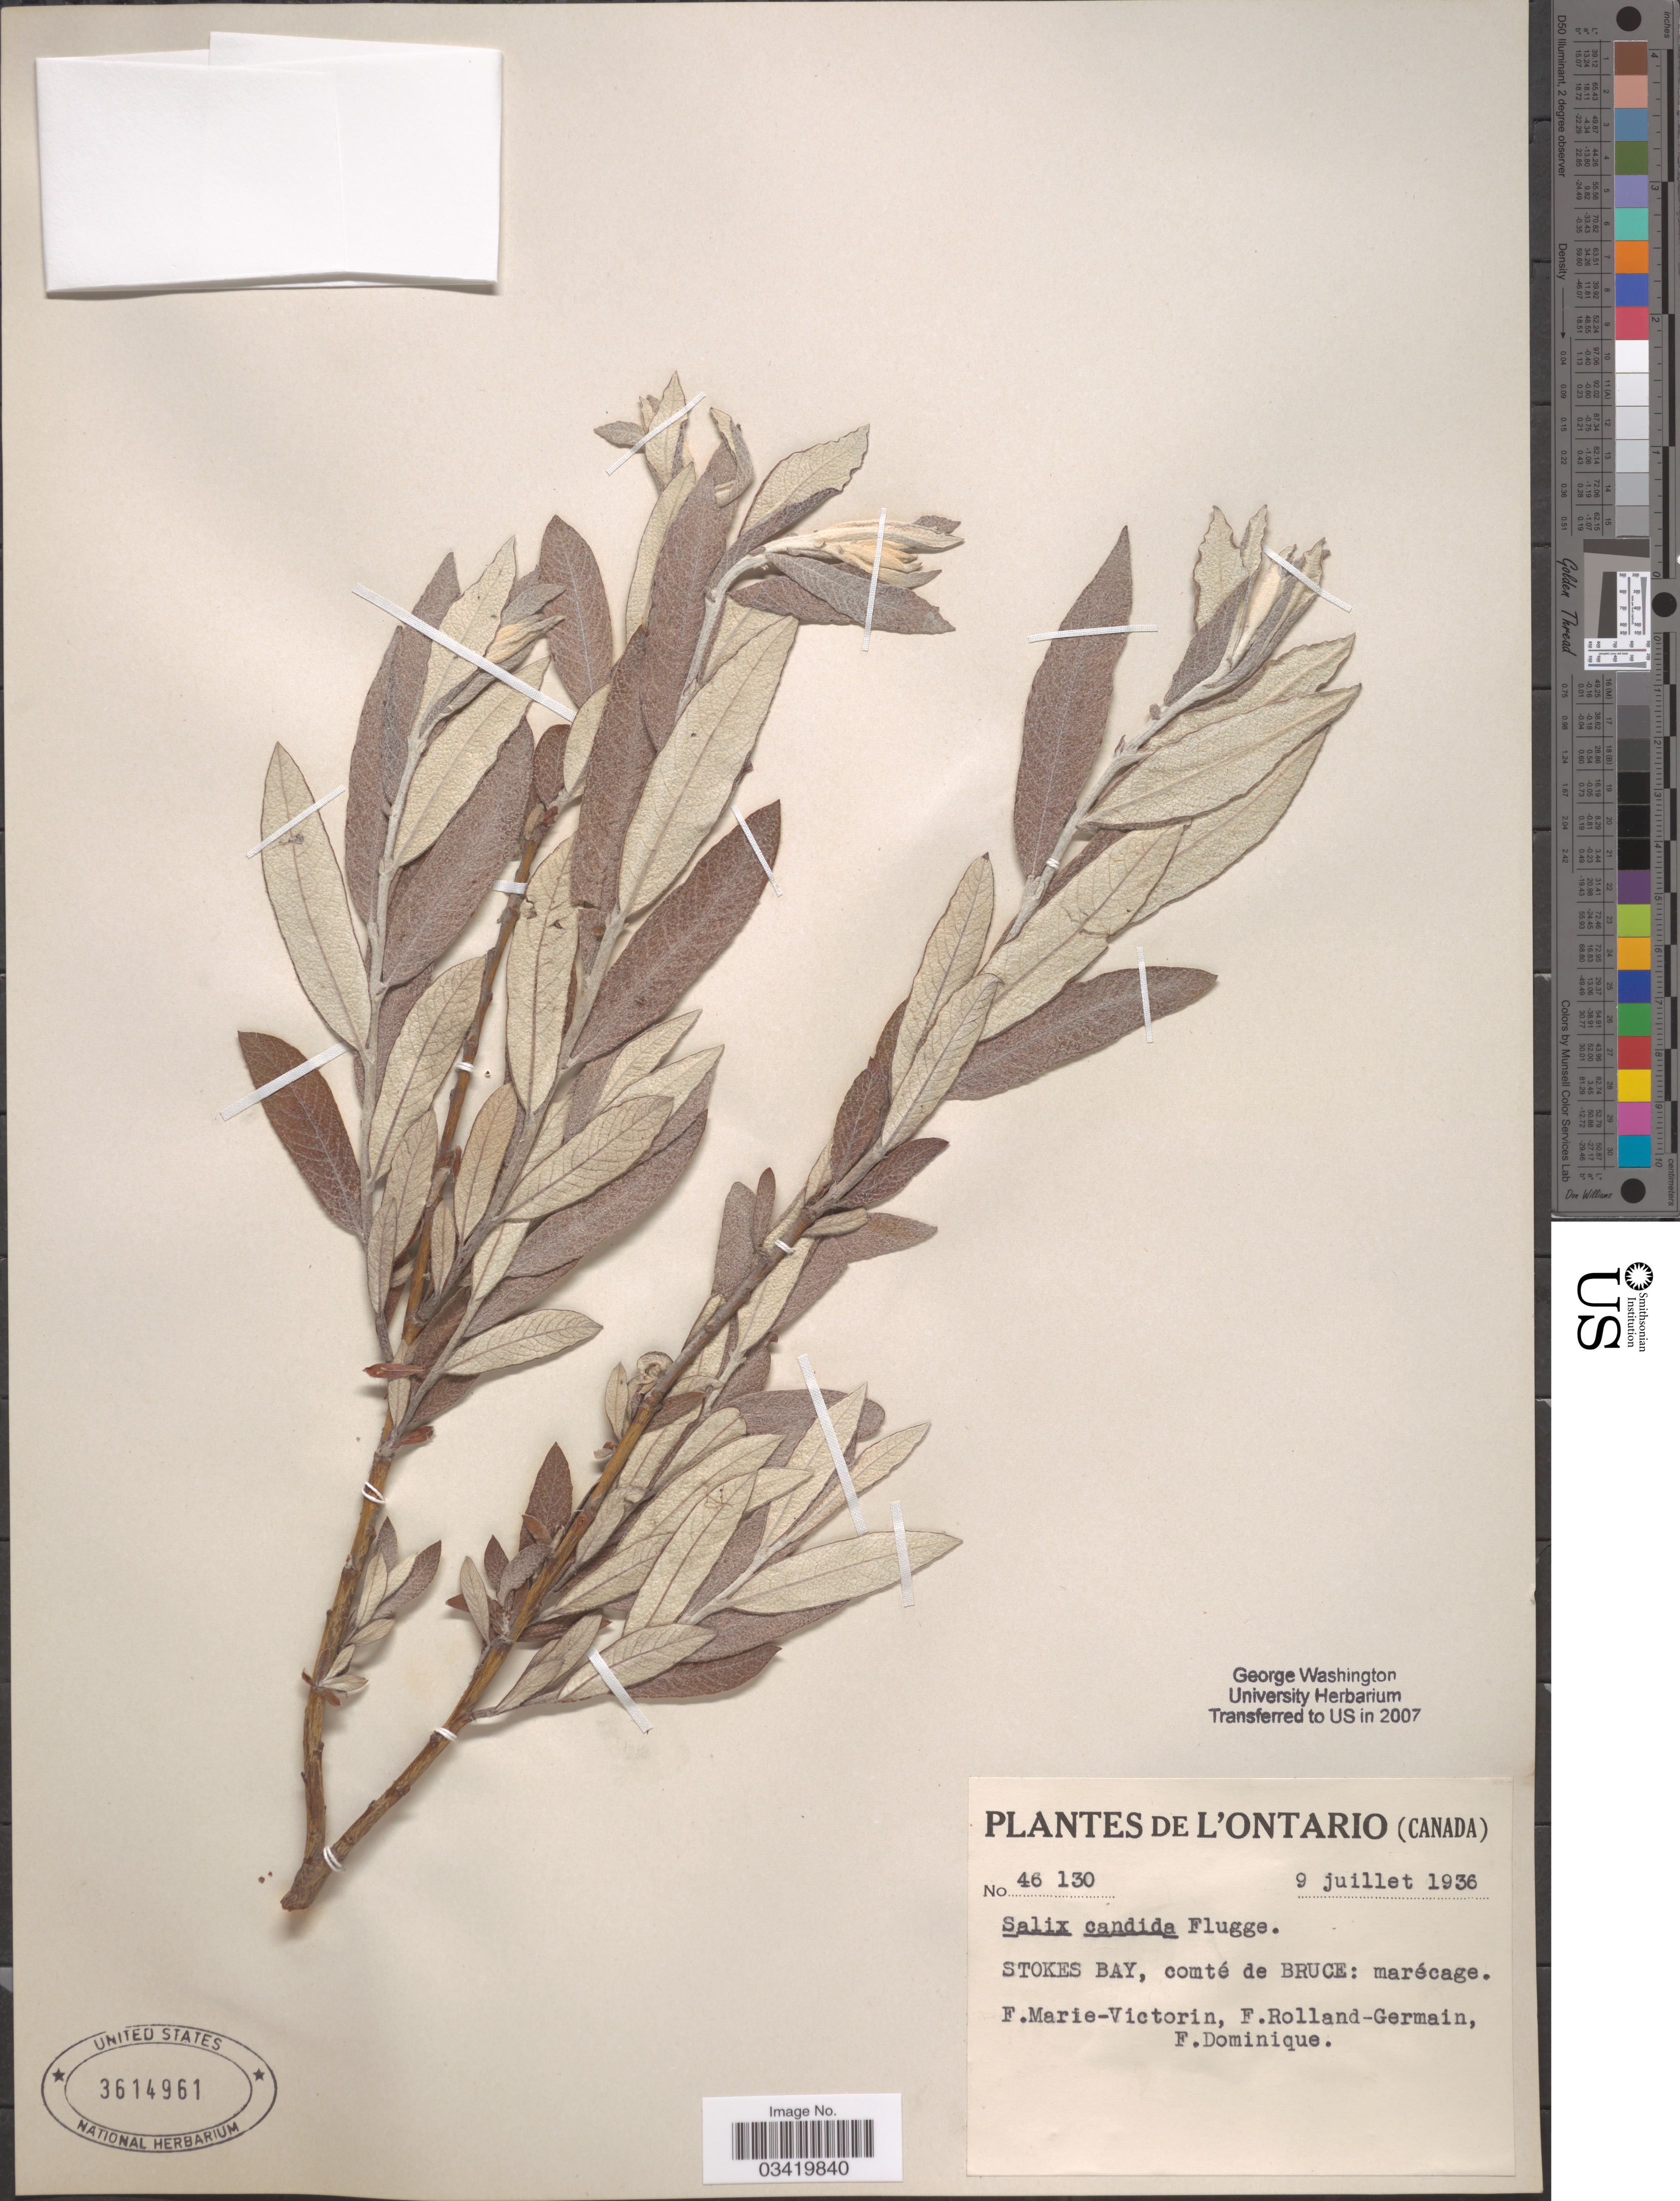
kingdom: Plantae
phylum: Tracheophyta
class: Magnoliopsida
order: Malpighiales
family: Salicaceae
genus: Salix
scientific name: Salix candida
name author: Flüggé ex Willd.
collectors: F. Marie-Victorin, Rolland-Germain & F. Dominique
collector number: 46130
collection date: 1936-07-09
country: Canada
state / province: Ontario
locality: Stokes Bay, comté de Bruce.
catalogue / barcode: US 3614961